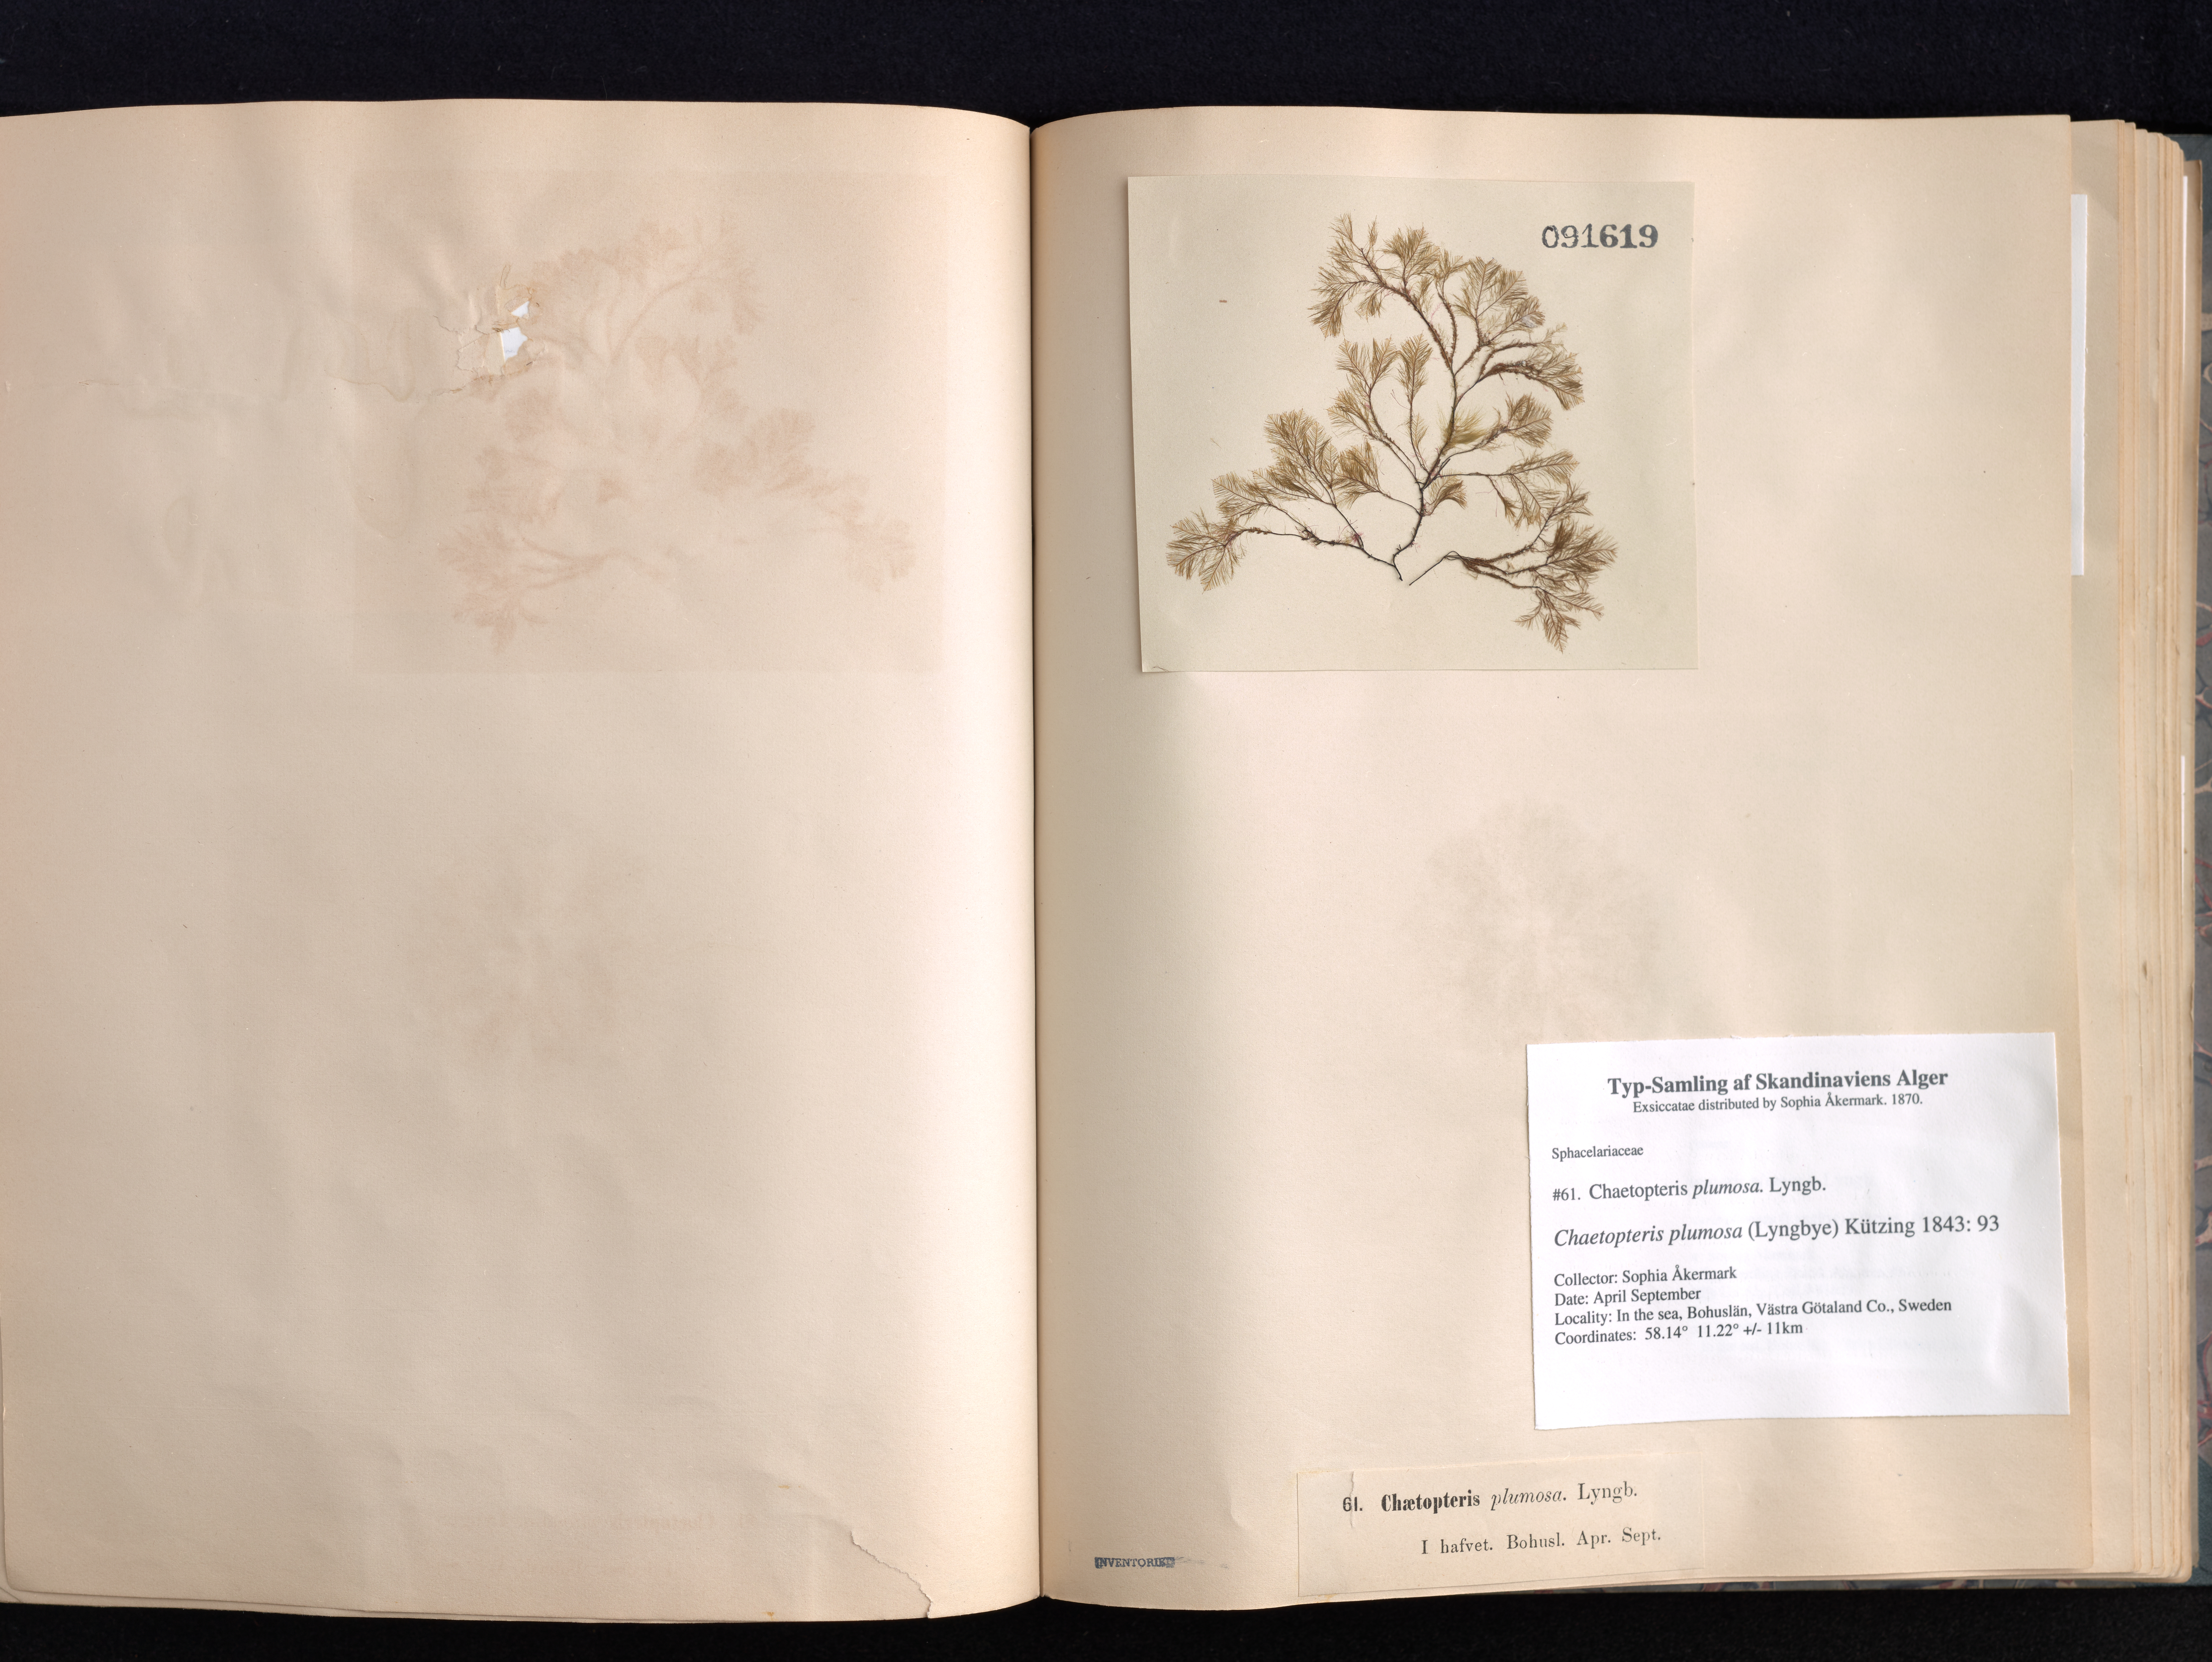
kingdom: Chromista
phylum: Ochrophyta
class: Phaeophyceae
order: Sphacelariales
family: Sphacelariaceae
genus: Chaetopteris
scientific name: Chaetopteris plumosa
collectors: S. Akermark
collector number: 61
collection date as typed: Apr ---- AND -- Sep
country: Sweden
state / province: Västra Götaland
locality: Bohuslan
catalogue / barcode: US 91619